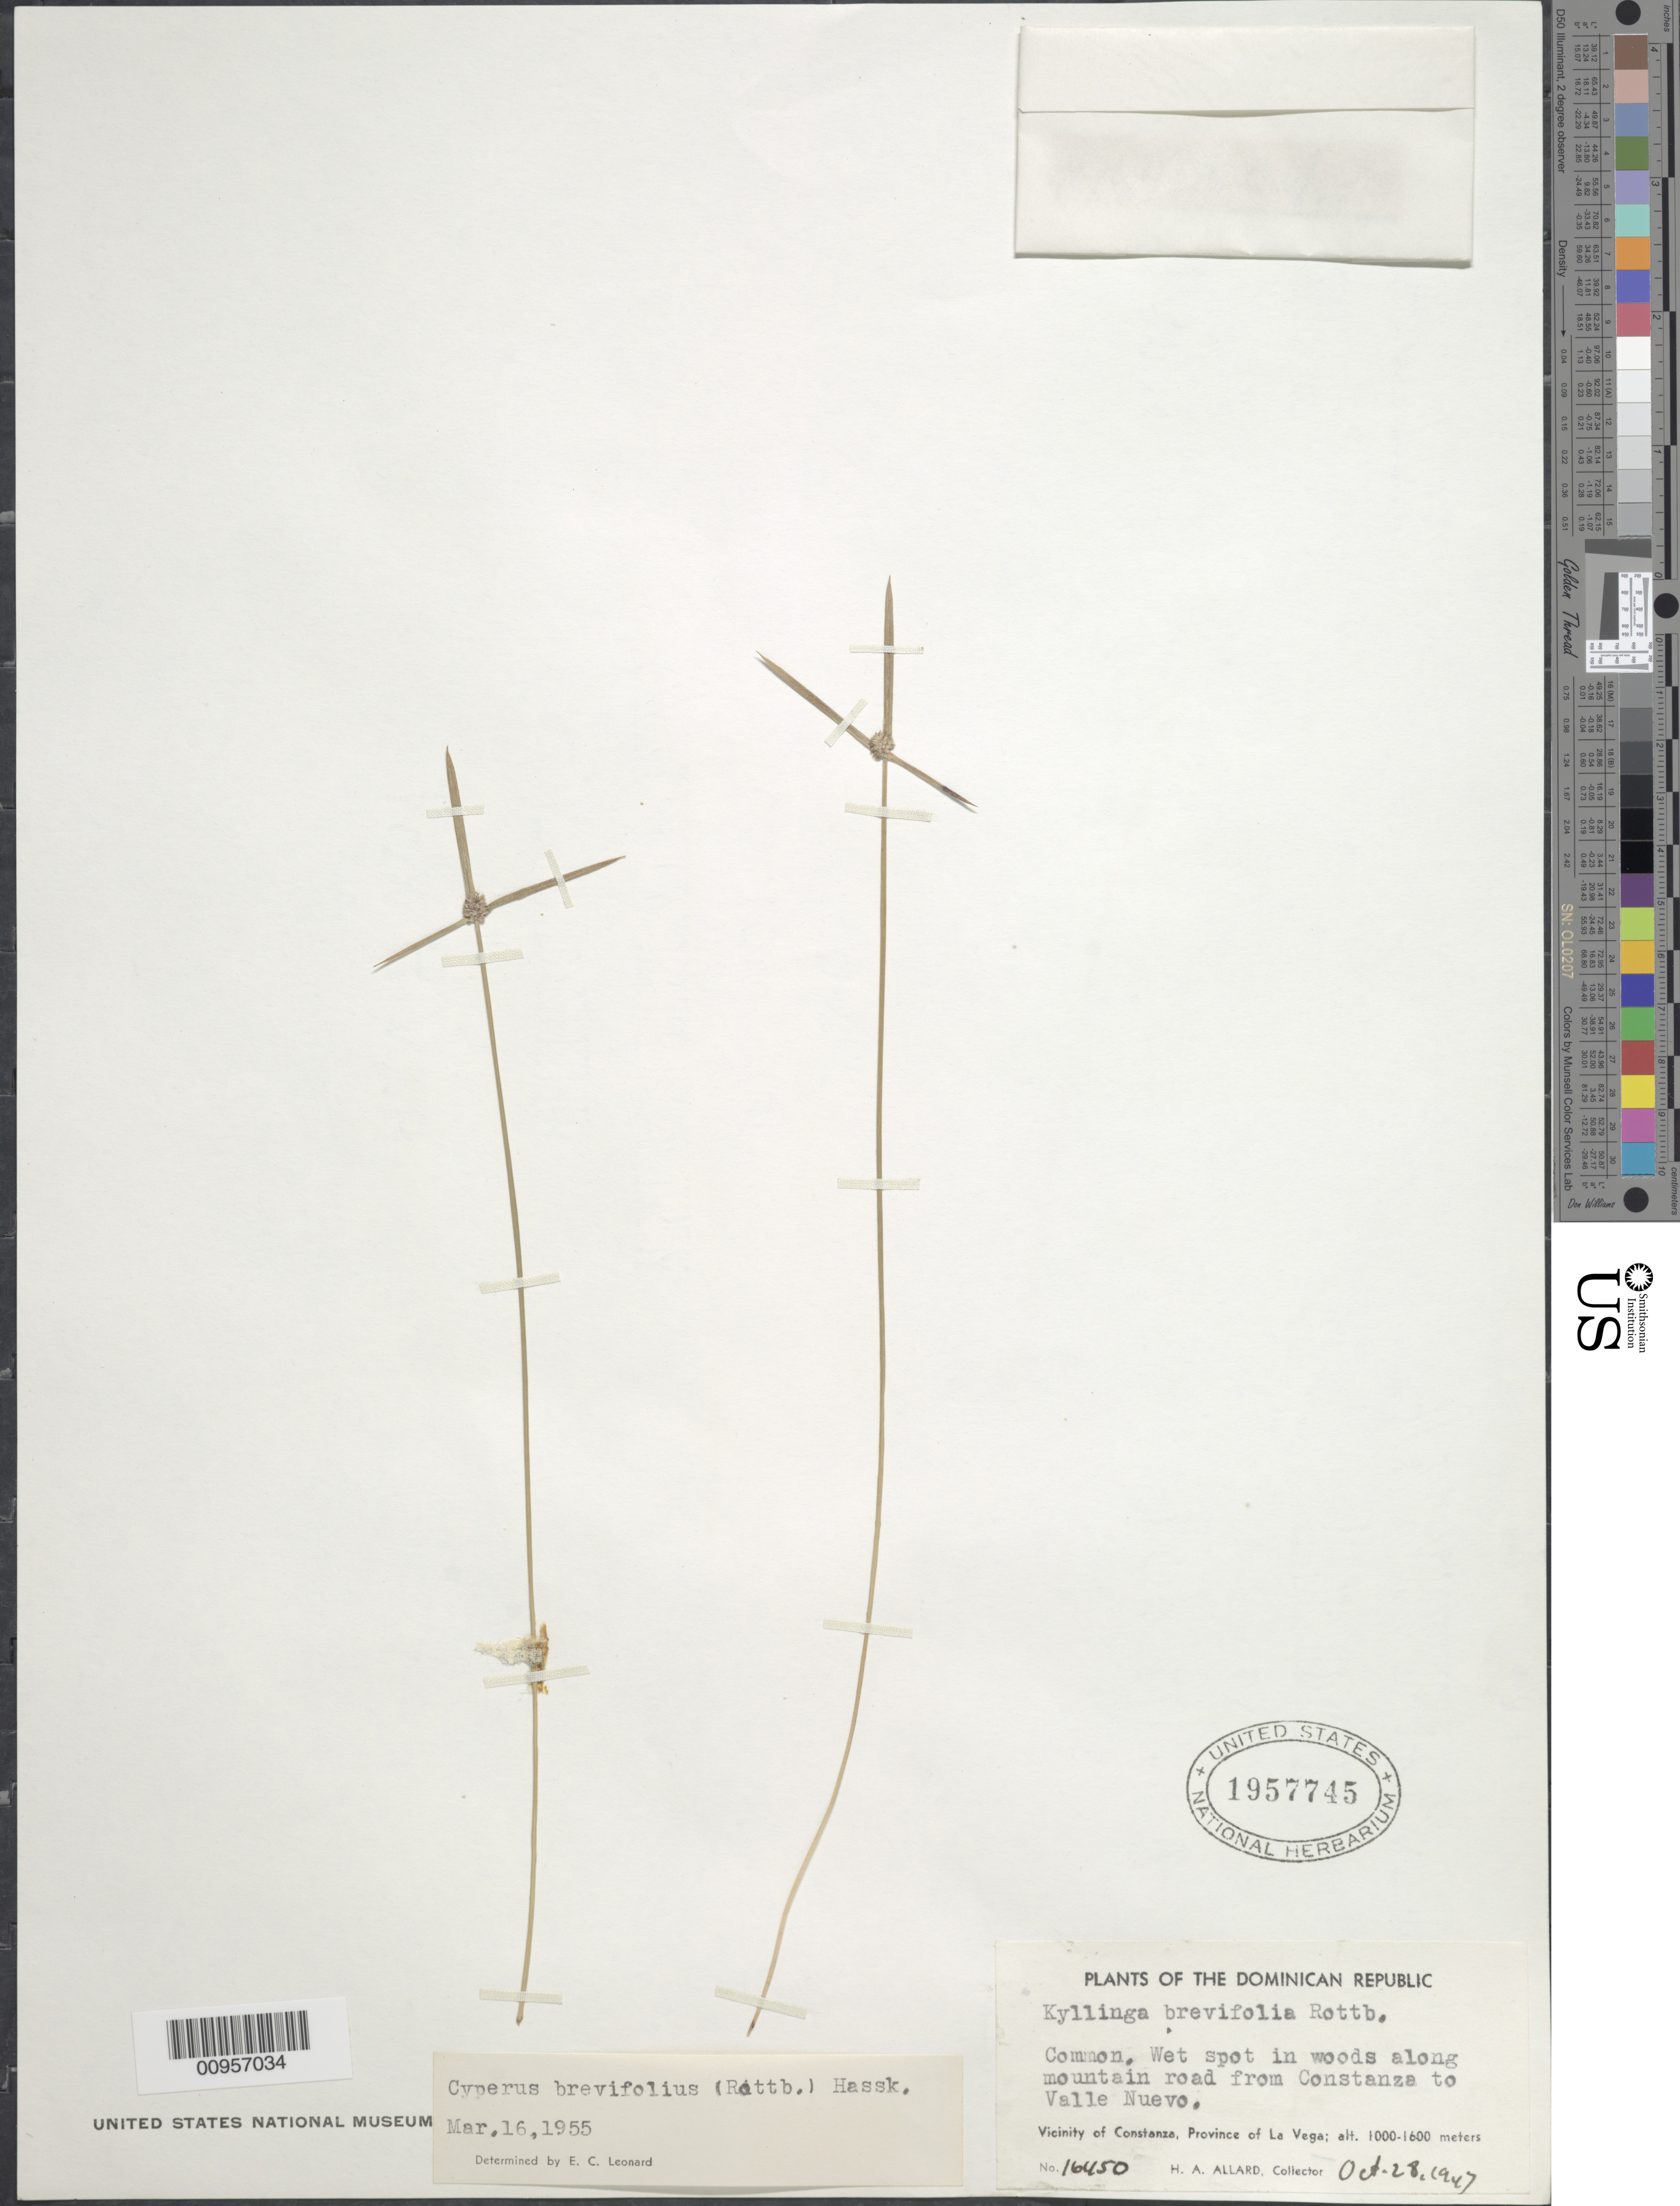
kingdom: Plantae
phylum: Tracheophyta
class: Liliopsida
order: Poales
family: Cyperaceae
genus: Cyperus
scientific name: Cyperus brevifolius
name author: (Rottb.) Hassk.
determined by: Strong, M. T., (US), Smithsonian Institution - National Museum of Natural History (UNITED STATES)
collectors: A. H. Allard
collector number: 16450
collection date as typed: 28 Oct 1947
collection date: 1947-10-28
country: Dominican Republic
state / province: La Vega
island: Hispaniola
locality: Vicinity of Constanza, in woods along mountain road from Constanza to Valle Nuevo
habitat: Wet spot in woods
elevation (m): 1000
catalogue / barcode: US 1957745